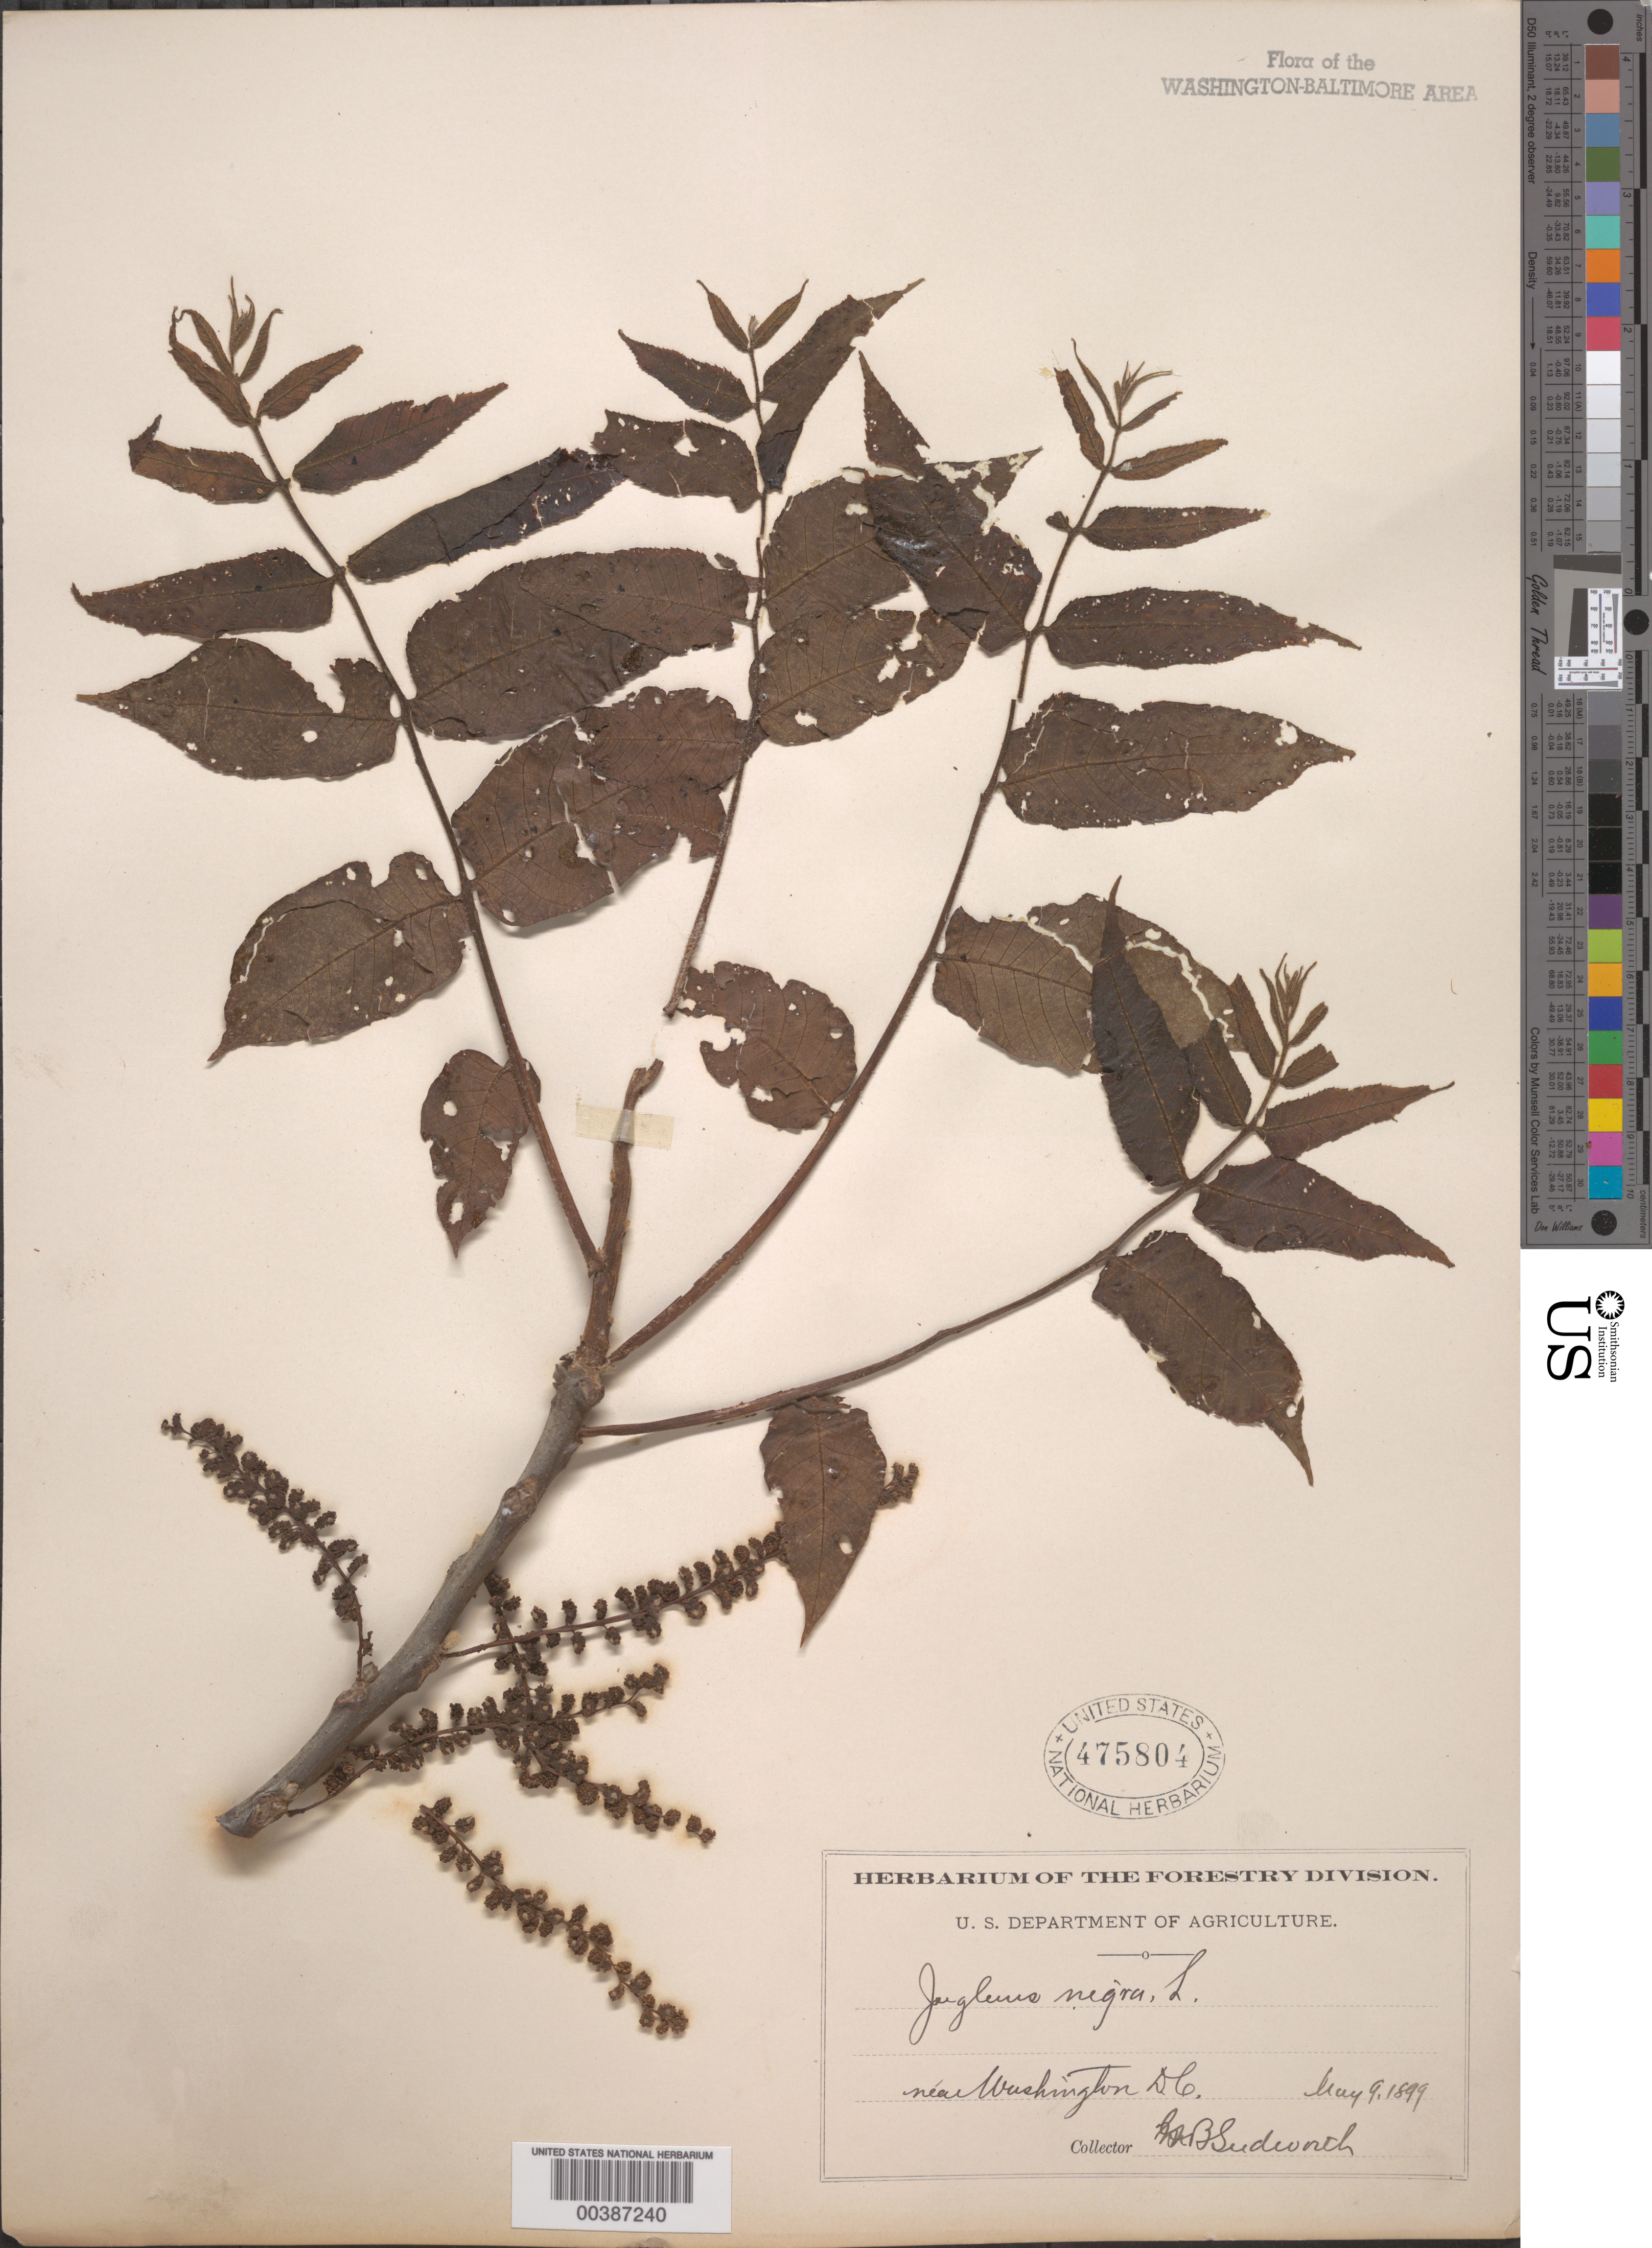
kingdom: Plantae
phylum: Tracheophyta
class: Magnoliopsida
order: Fagales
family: Juglandaceae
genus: Juglans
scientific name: Juglans nigra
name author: L.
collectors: G. B. Sudworth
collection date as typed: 09 May 1899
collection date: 1899-05-09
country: United States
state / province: District of Columbia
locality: Washington DC area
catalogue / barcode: US 475804